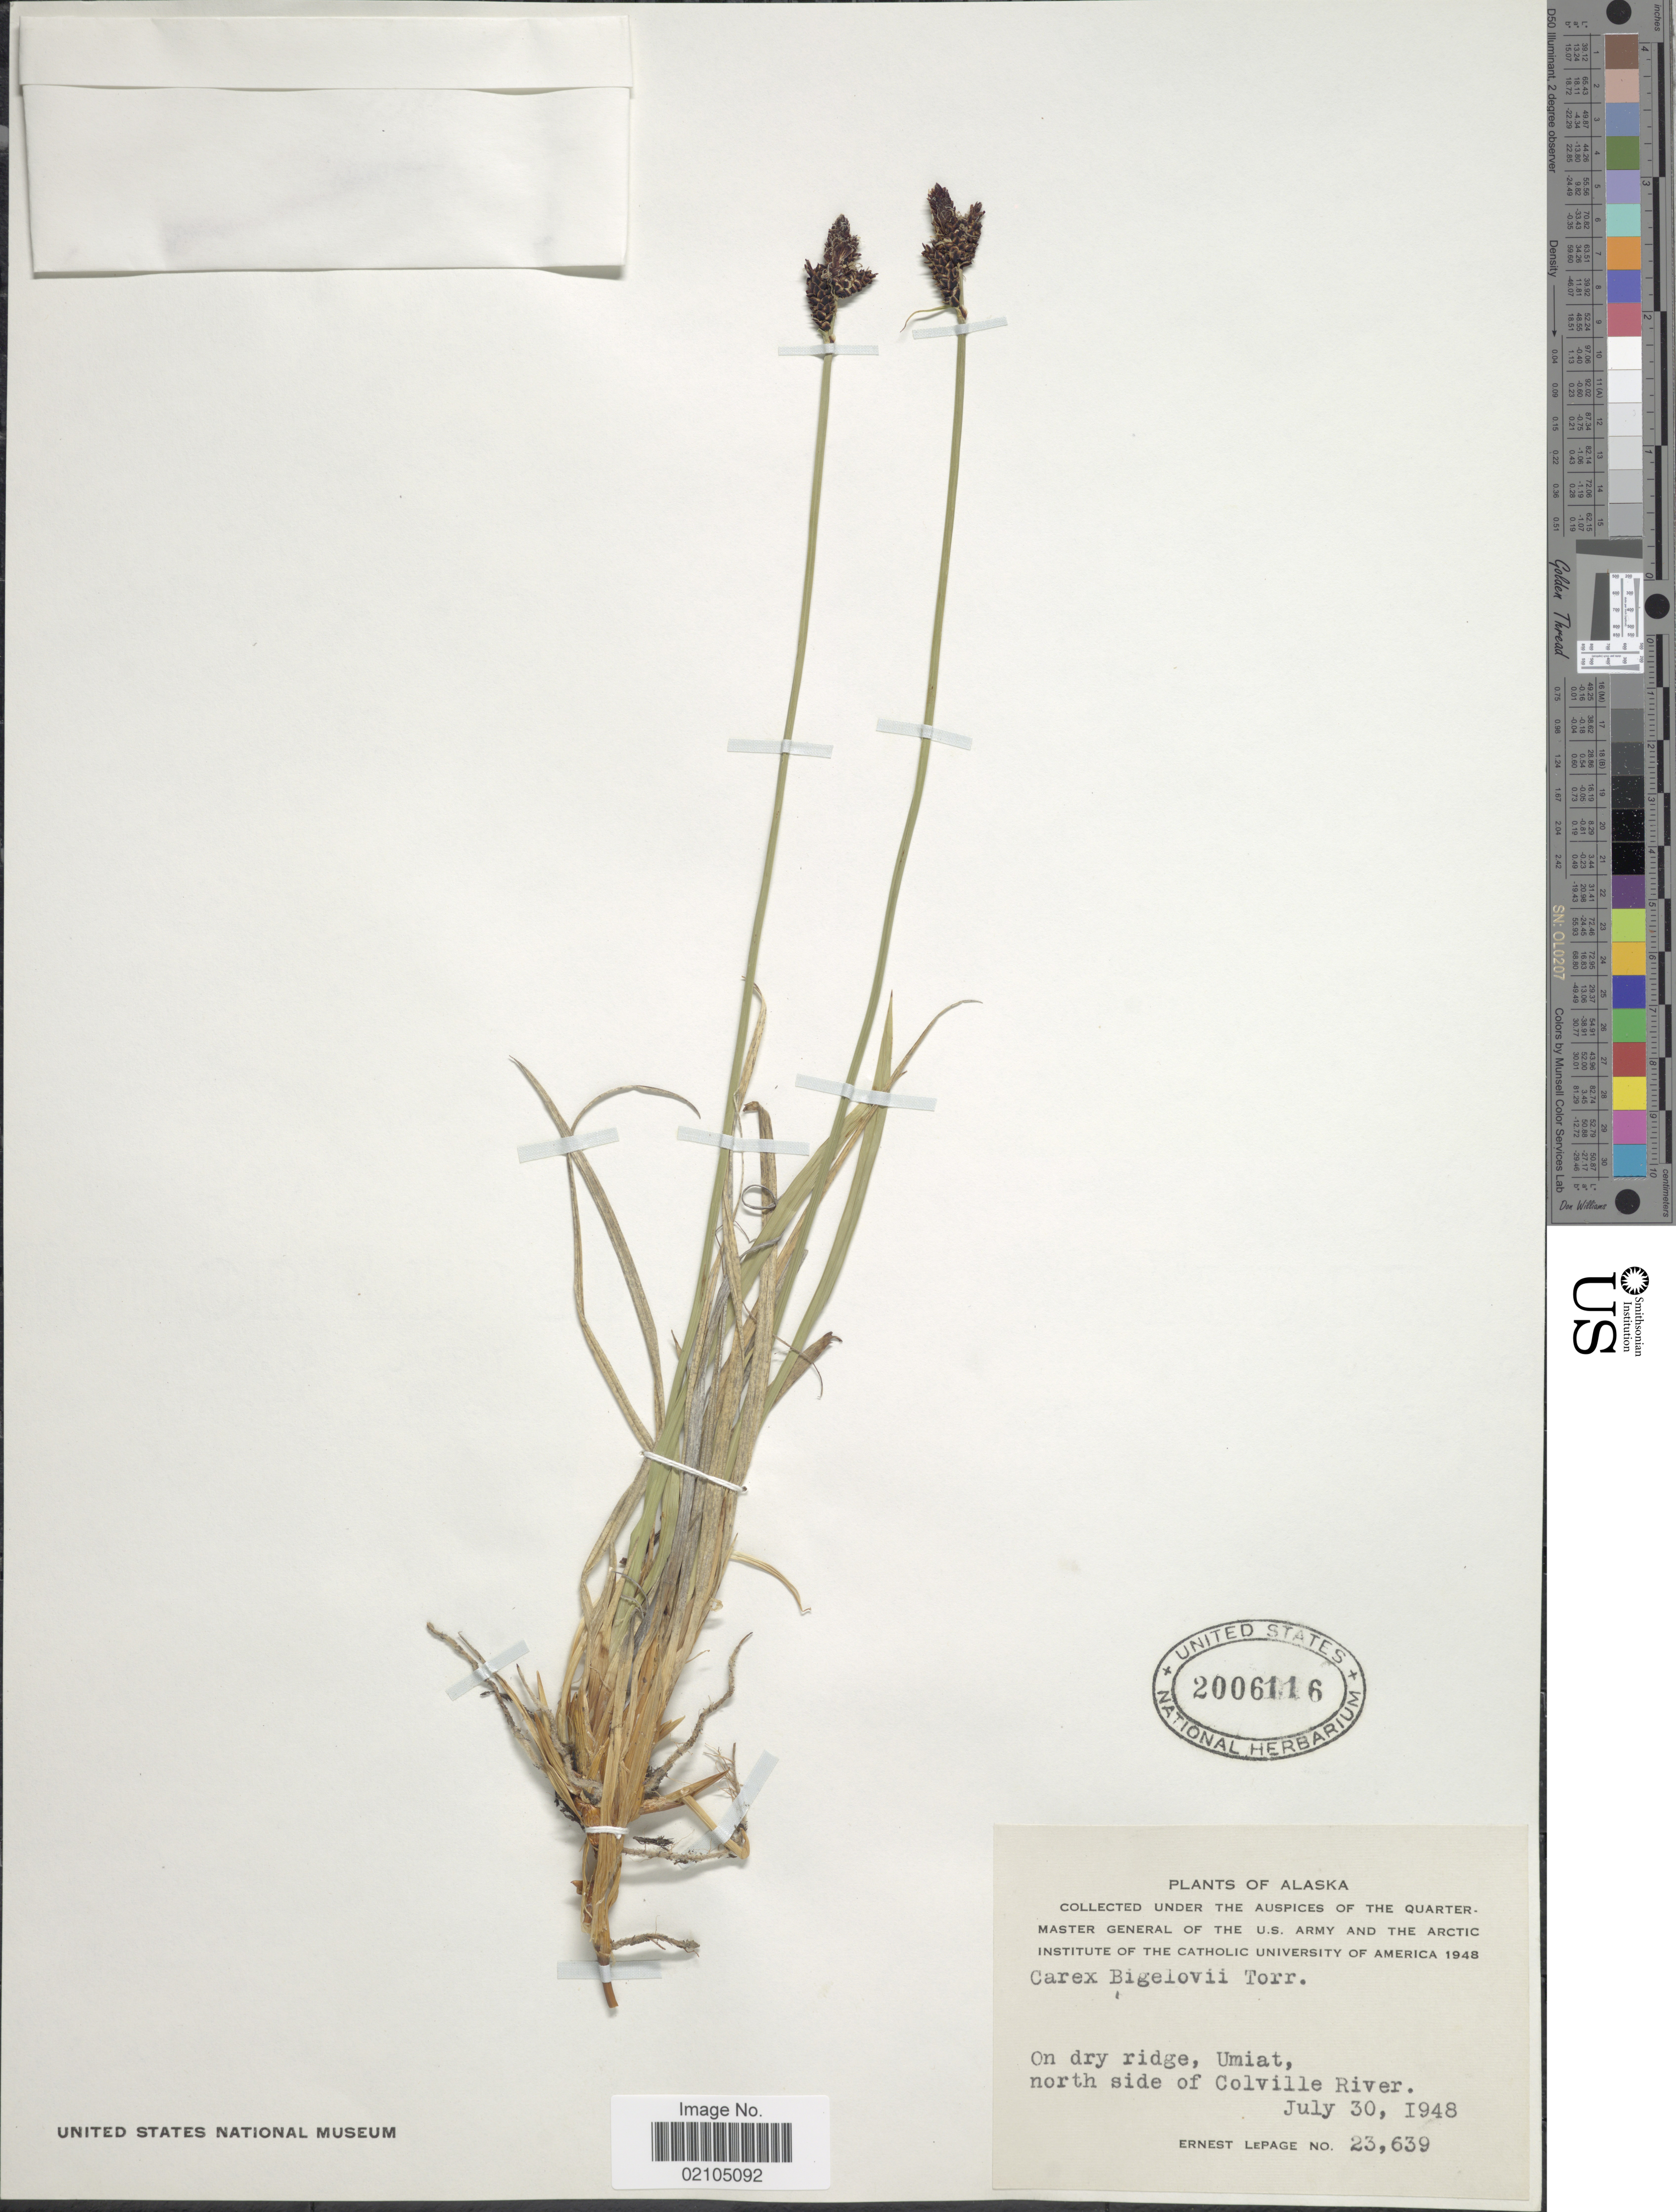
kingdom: Plantae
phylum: Tracheophyta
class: Liliopsida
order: Poales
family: Cyperaceae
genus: Carex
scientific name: Carex bigelowii subsp. lugens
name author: (Holm) T.V. Egorova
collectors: E. Lepage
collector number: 23639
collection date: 1948-07-30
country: United States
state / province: Alaska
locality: On dry ridge, Umiat, north side of Colville River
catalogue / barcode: US 2006116